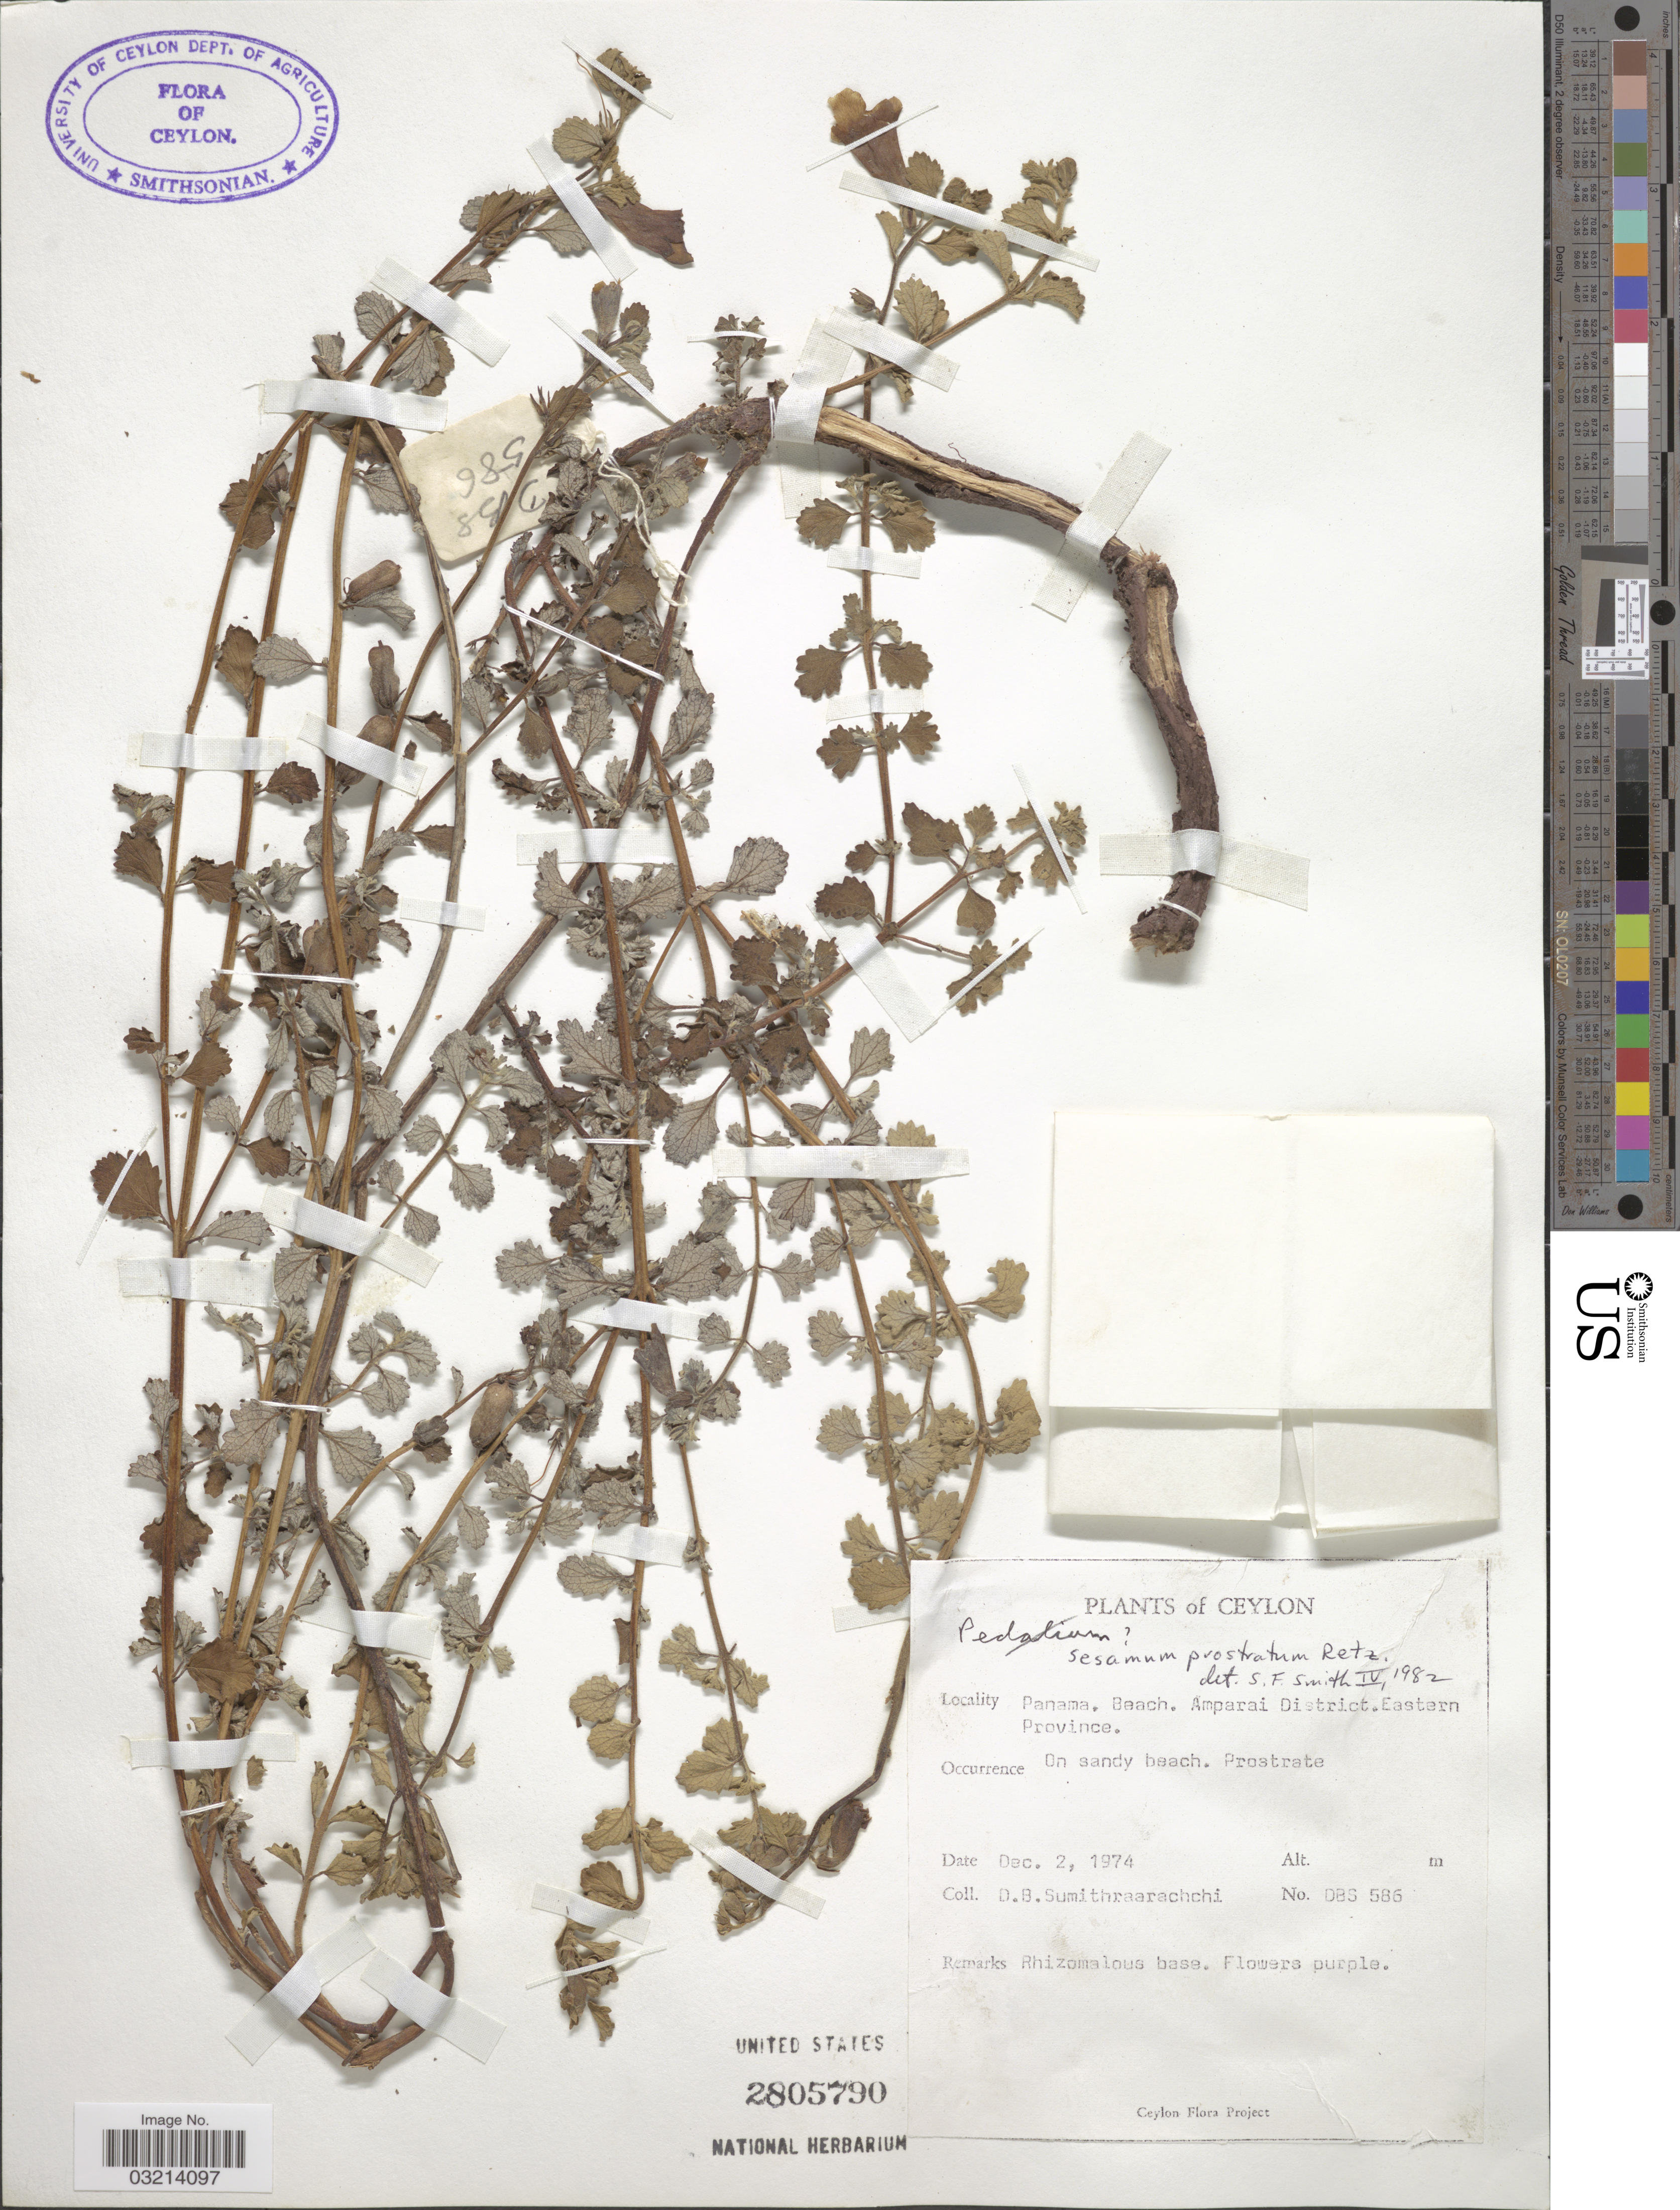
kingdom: Plantae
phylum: Tracheophyta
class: Magnoliopsida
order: Lamiales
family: Pedaliaceae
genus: Sesamum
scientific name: Sesamum prostratum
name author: Retz.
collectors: D. B. Sumithraarachchi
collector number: DBS 586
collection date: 1974-12-02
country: Sri Lanka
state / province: Eastern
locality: Ceylon. Panama. Beach. Amparai District. Eastern Province.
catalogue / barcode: US 2805790